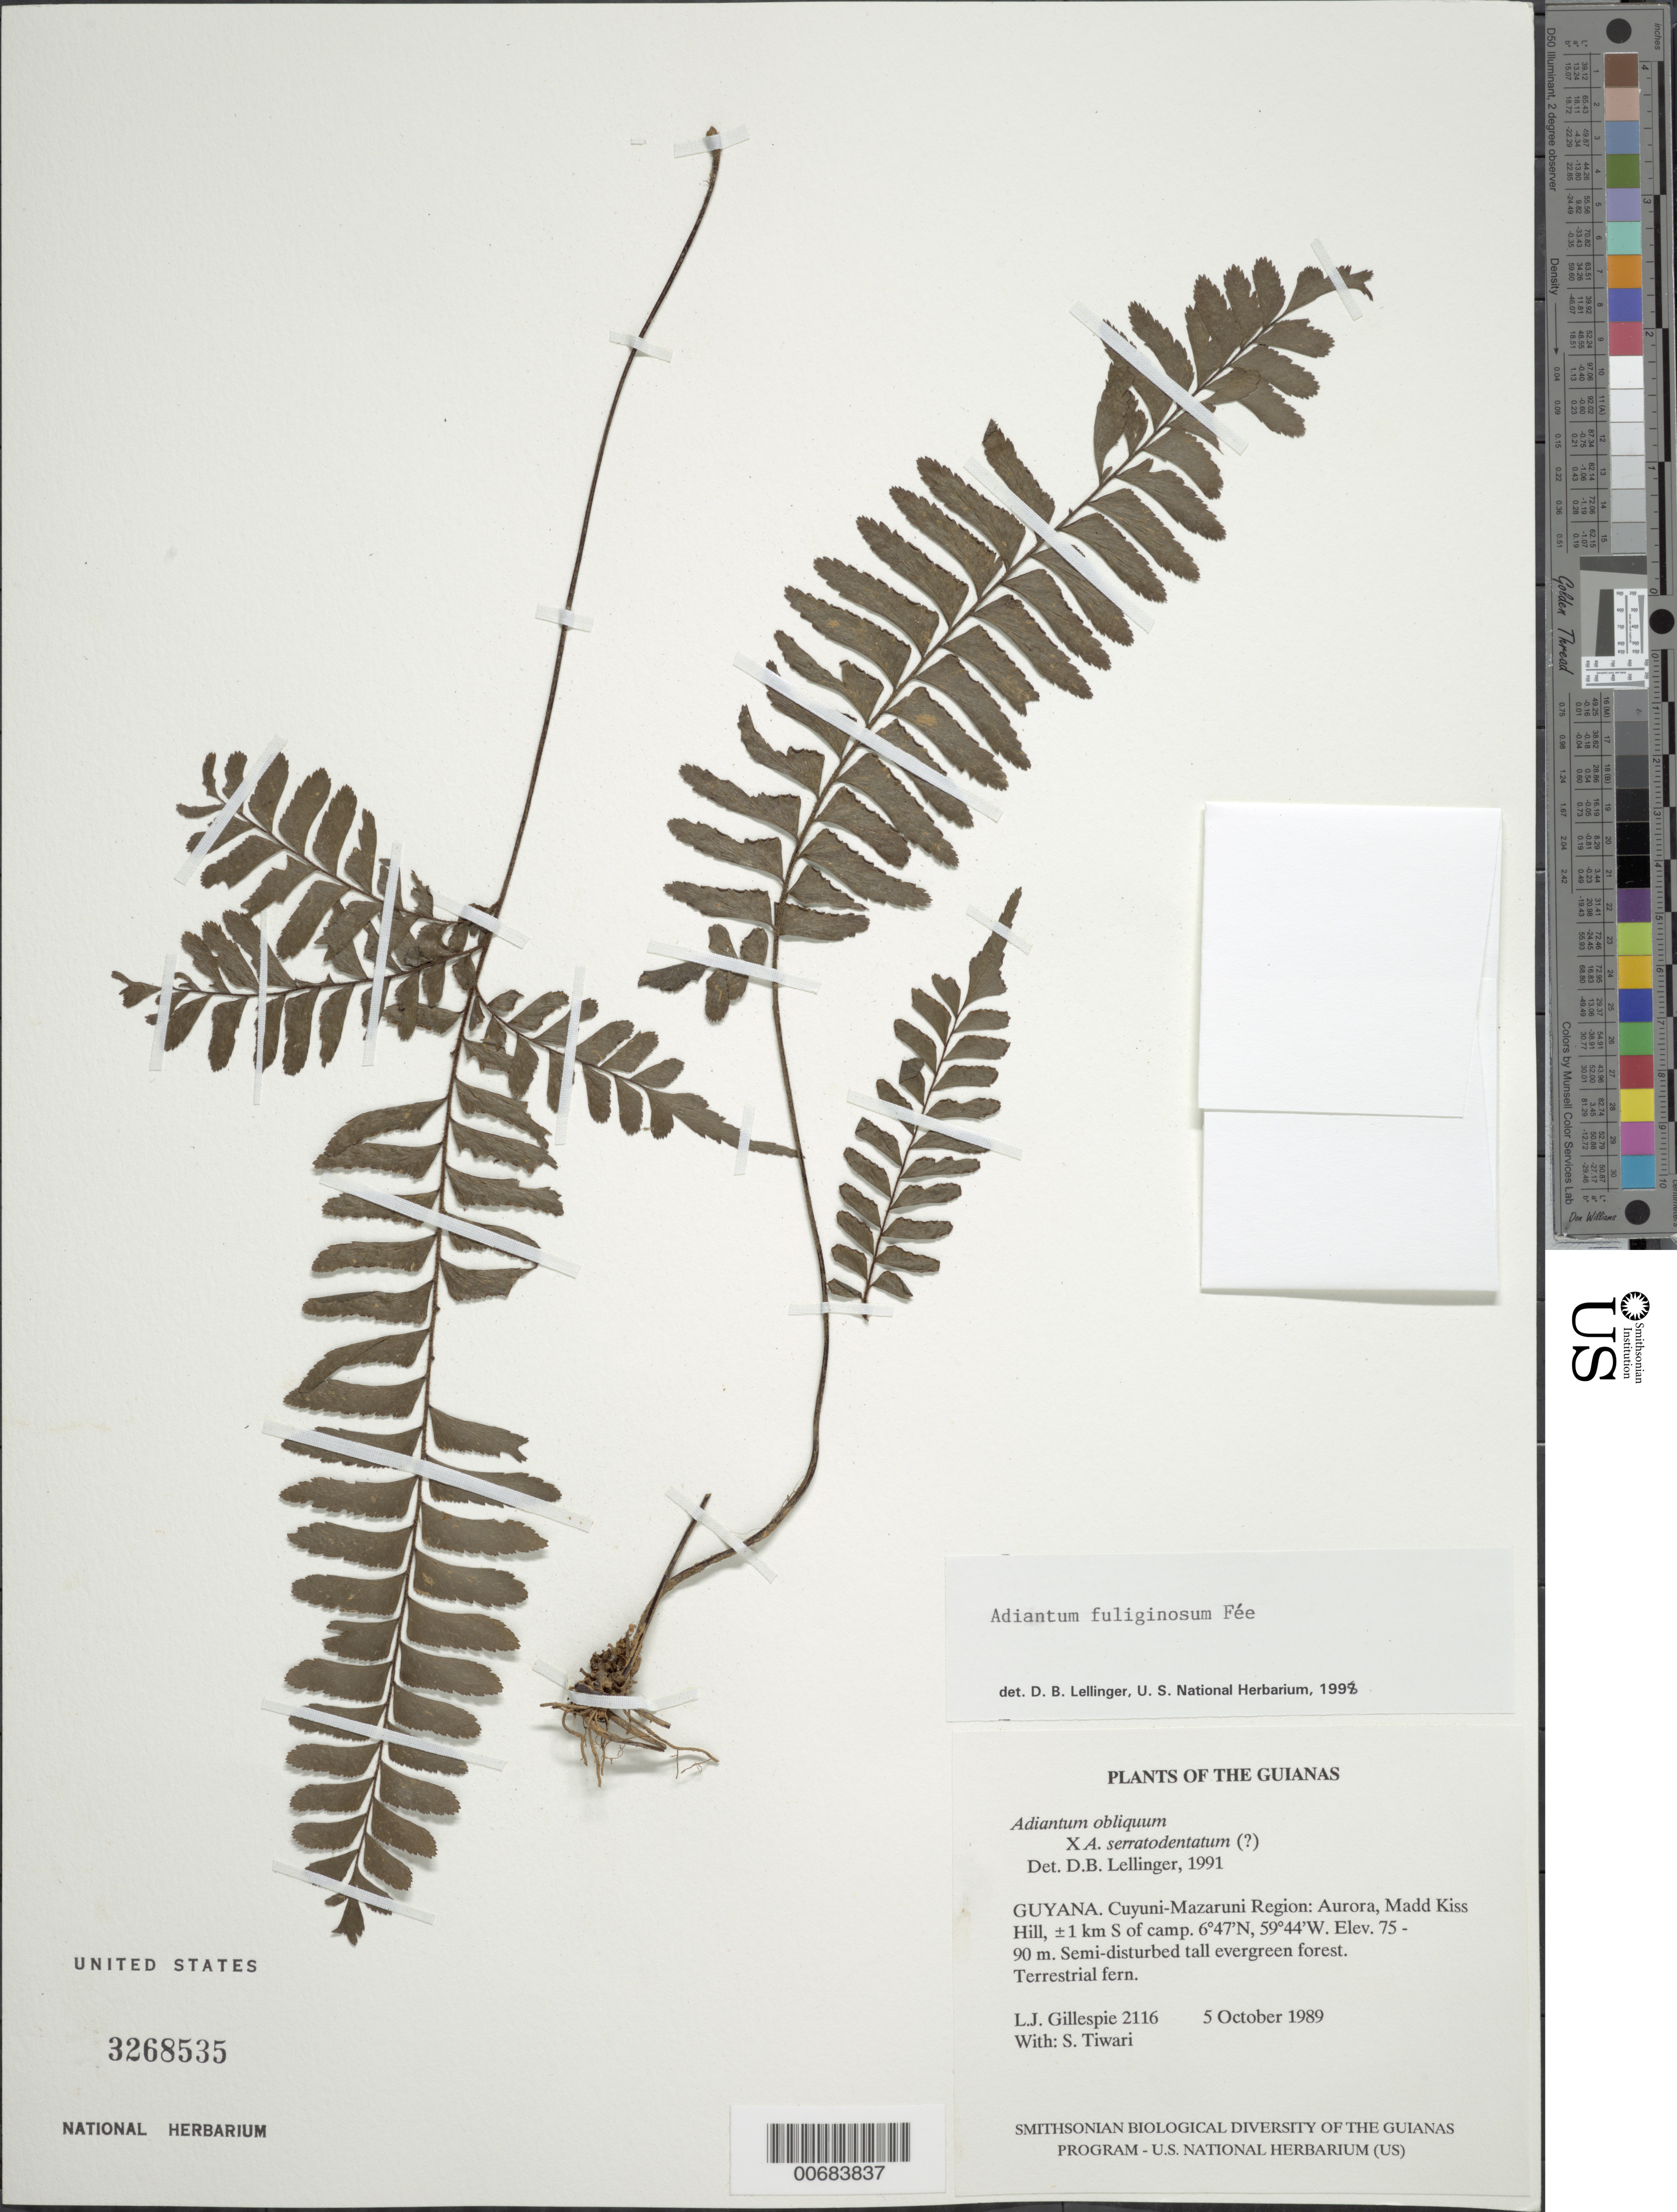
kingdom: Plantae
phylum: Tracheophyta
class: Polypodiopsida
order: Polypodiales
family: Pteridaceae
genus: Adiantum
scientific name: Adiantum fuliginosum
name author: Fée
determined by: Lellinger, David B., (BOT), Smithsonian Institution - National Museum of Natural History (UNITED STATES)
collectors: L. J. Gillespie & S. Tiwari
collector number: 2116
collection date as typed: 5 October 1989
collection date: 1989-10-05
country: Guyana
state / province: Cuyuni-Mazaruni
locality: Aurora, Madd Kiss Hill, ±1 km S of camp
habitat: Semi-disturbed tall evergreen forest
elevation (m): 75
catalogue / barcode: US 3268535